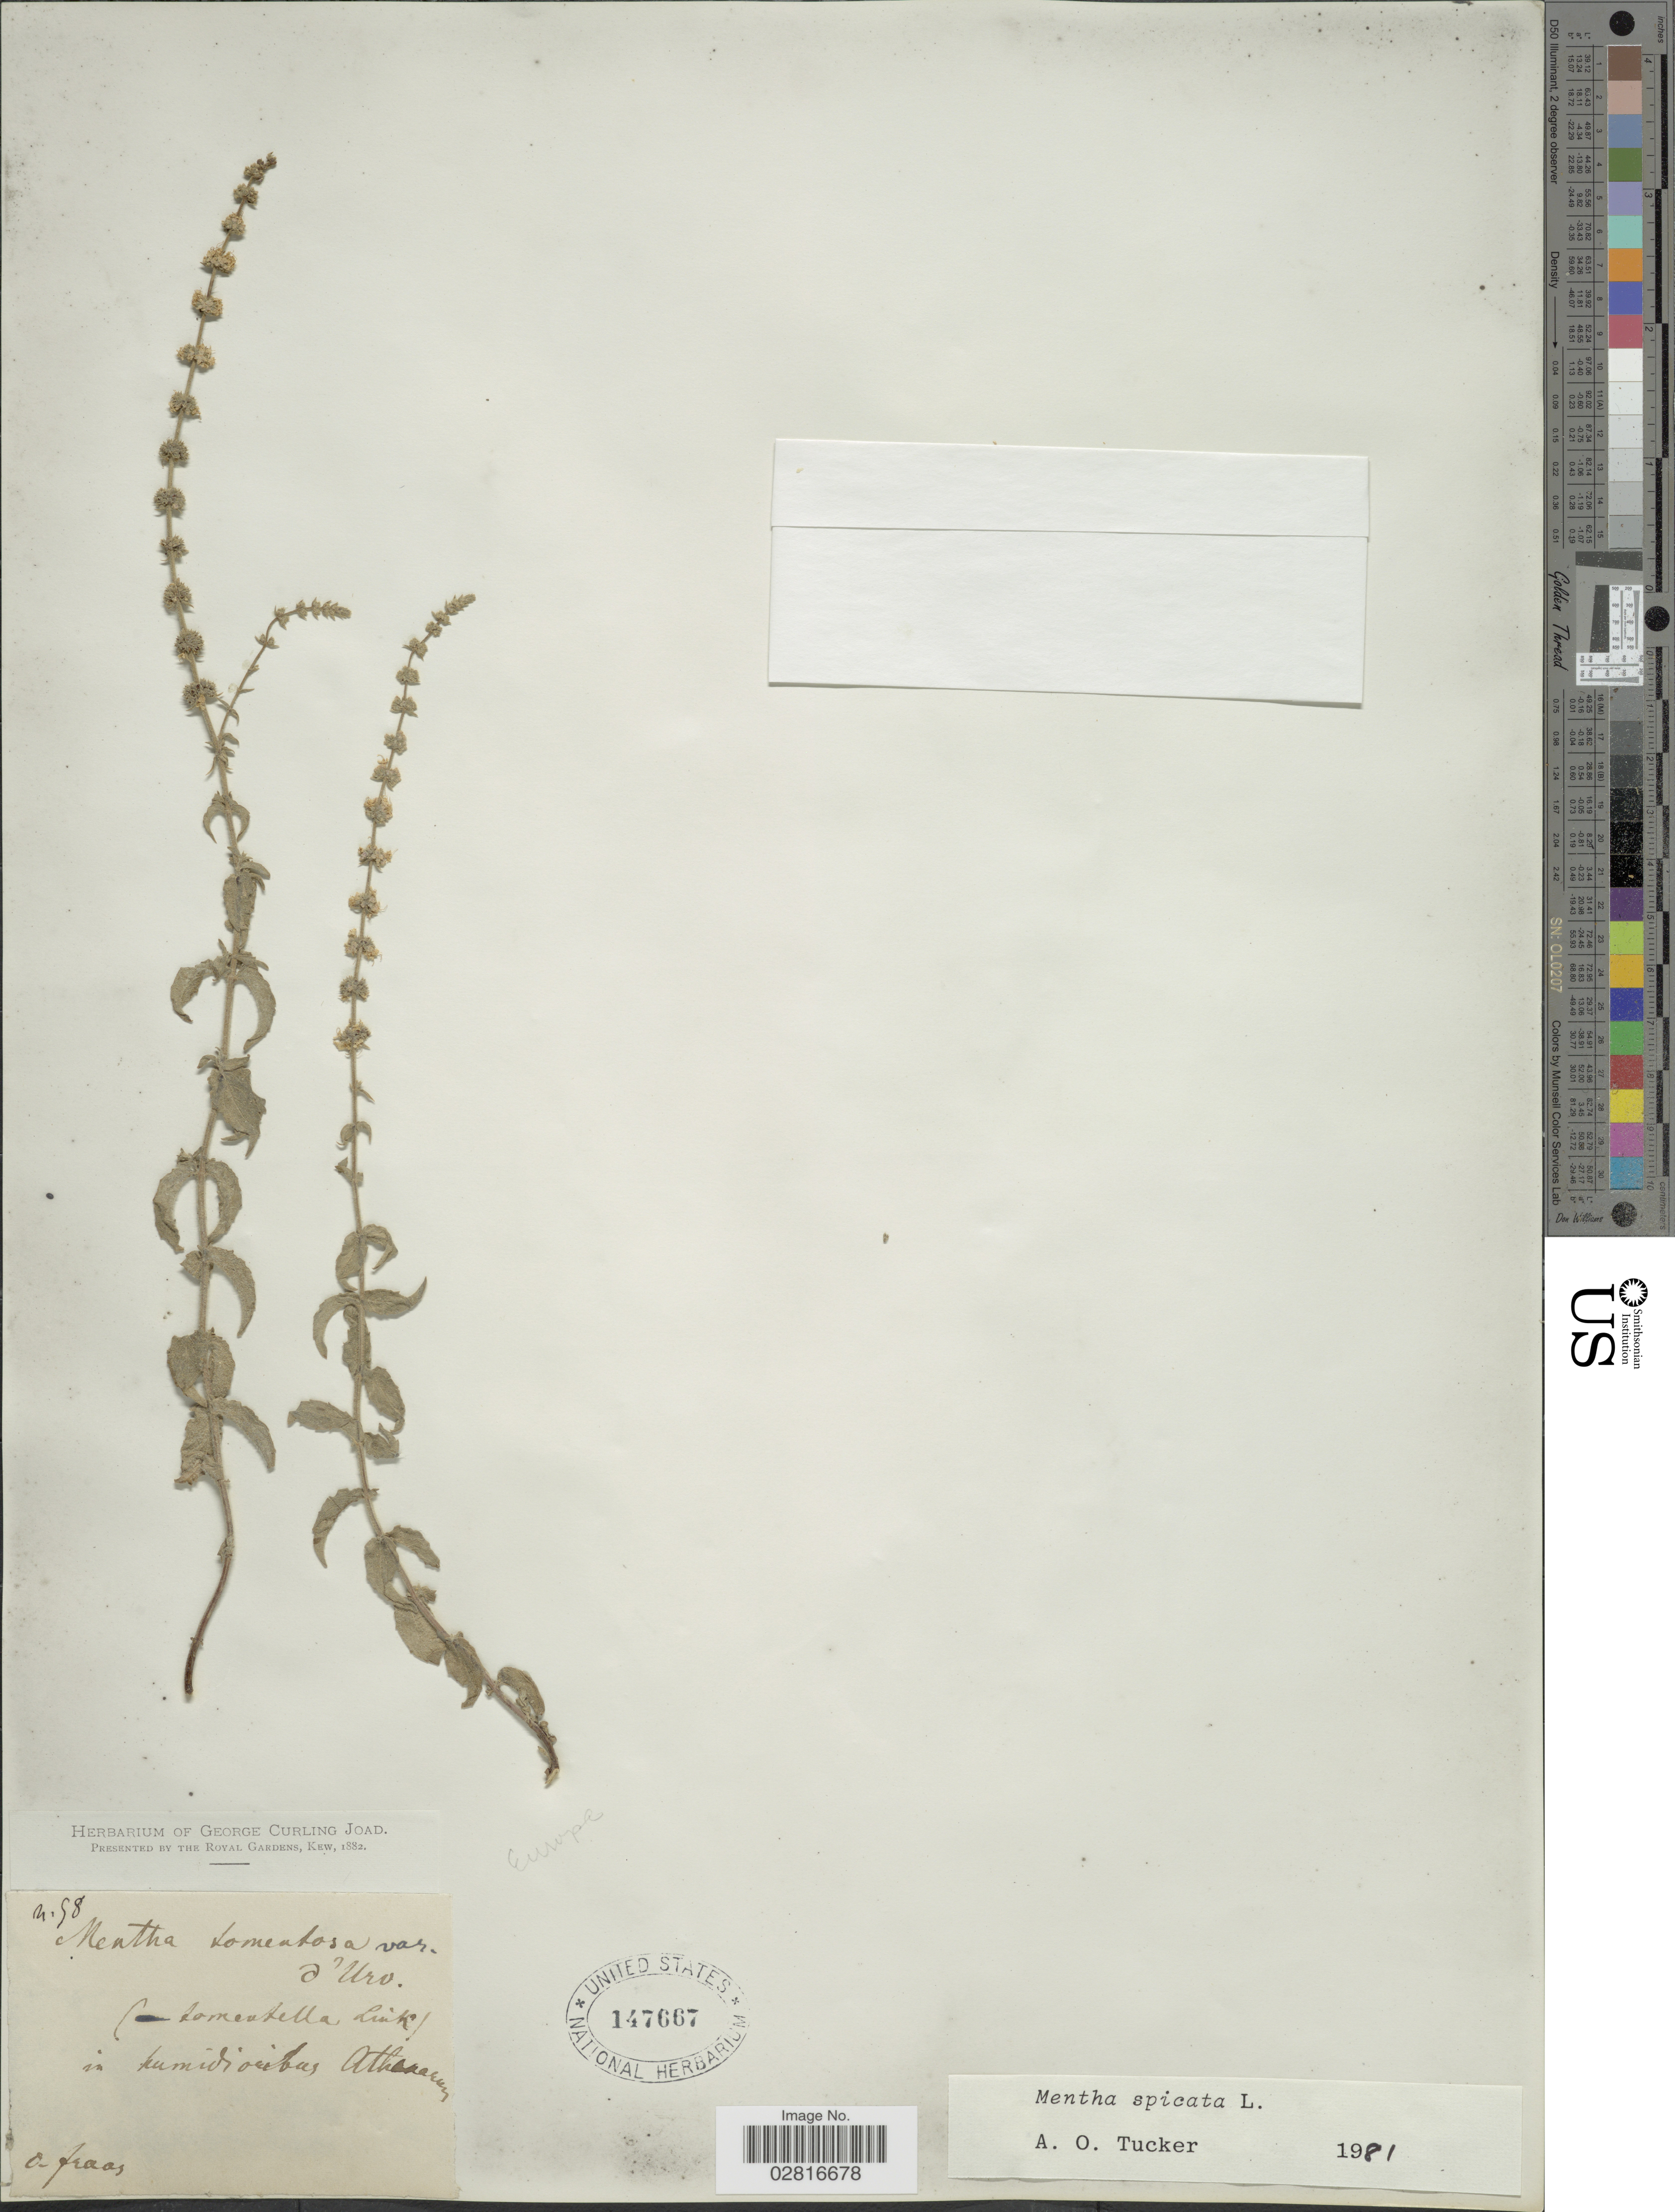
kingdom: Plantae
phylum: Tracheophyta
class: Magnoliopsida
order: Lamiales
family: Lamiaceae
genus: Mentha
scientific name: Mentha spicata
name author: L.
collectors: Fraas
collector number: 58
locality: In humidiombus [interpreted] Athenarum. Europe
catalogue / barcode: US 147667